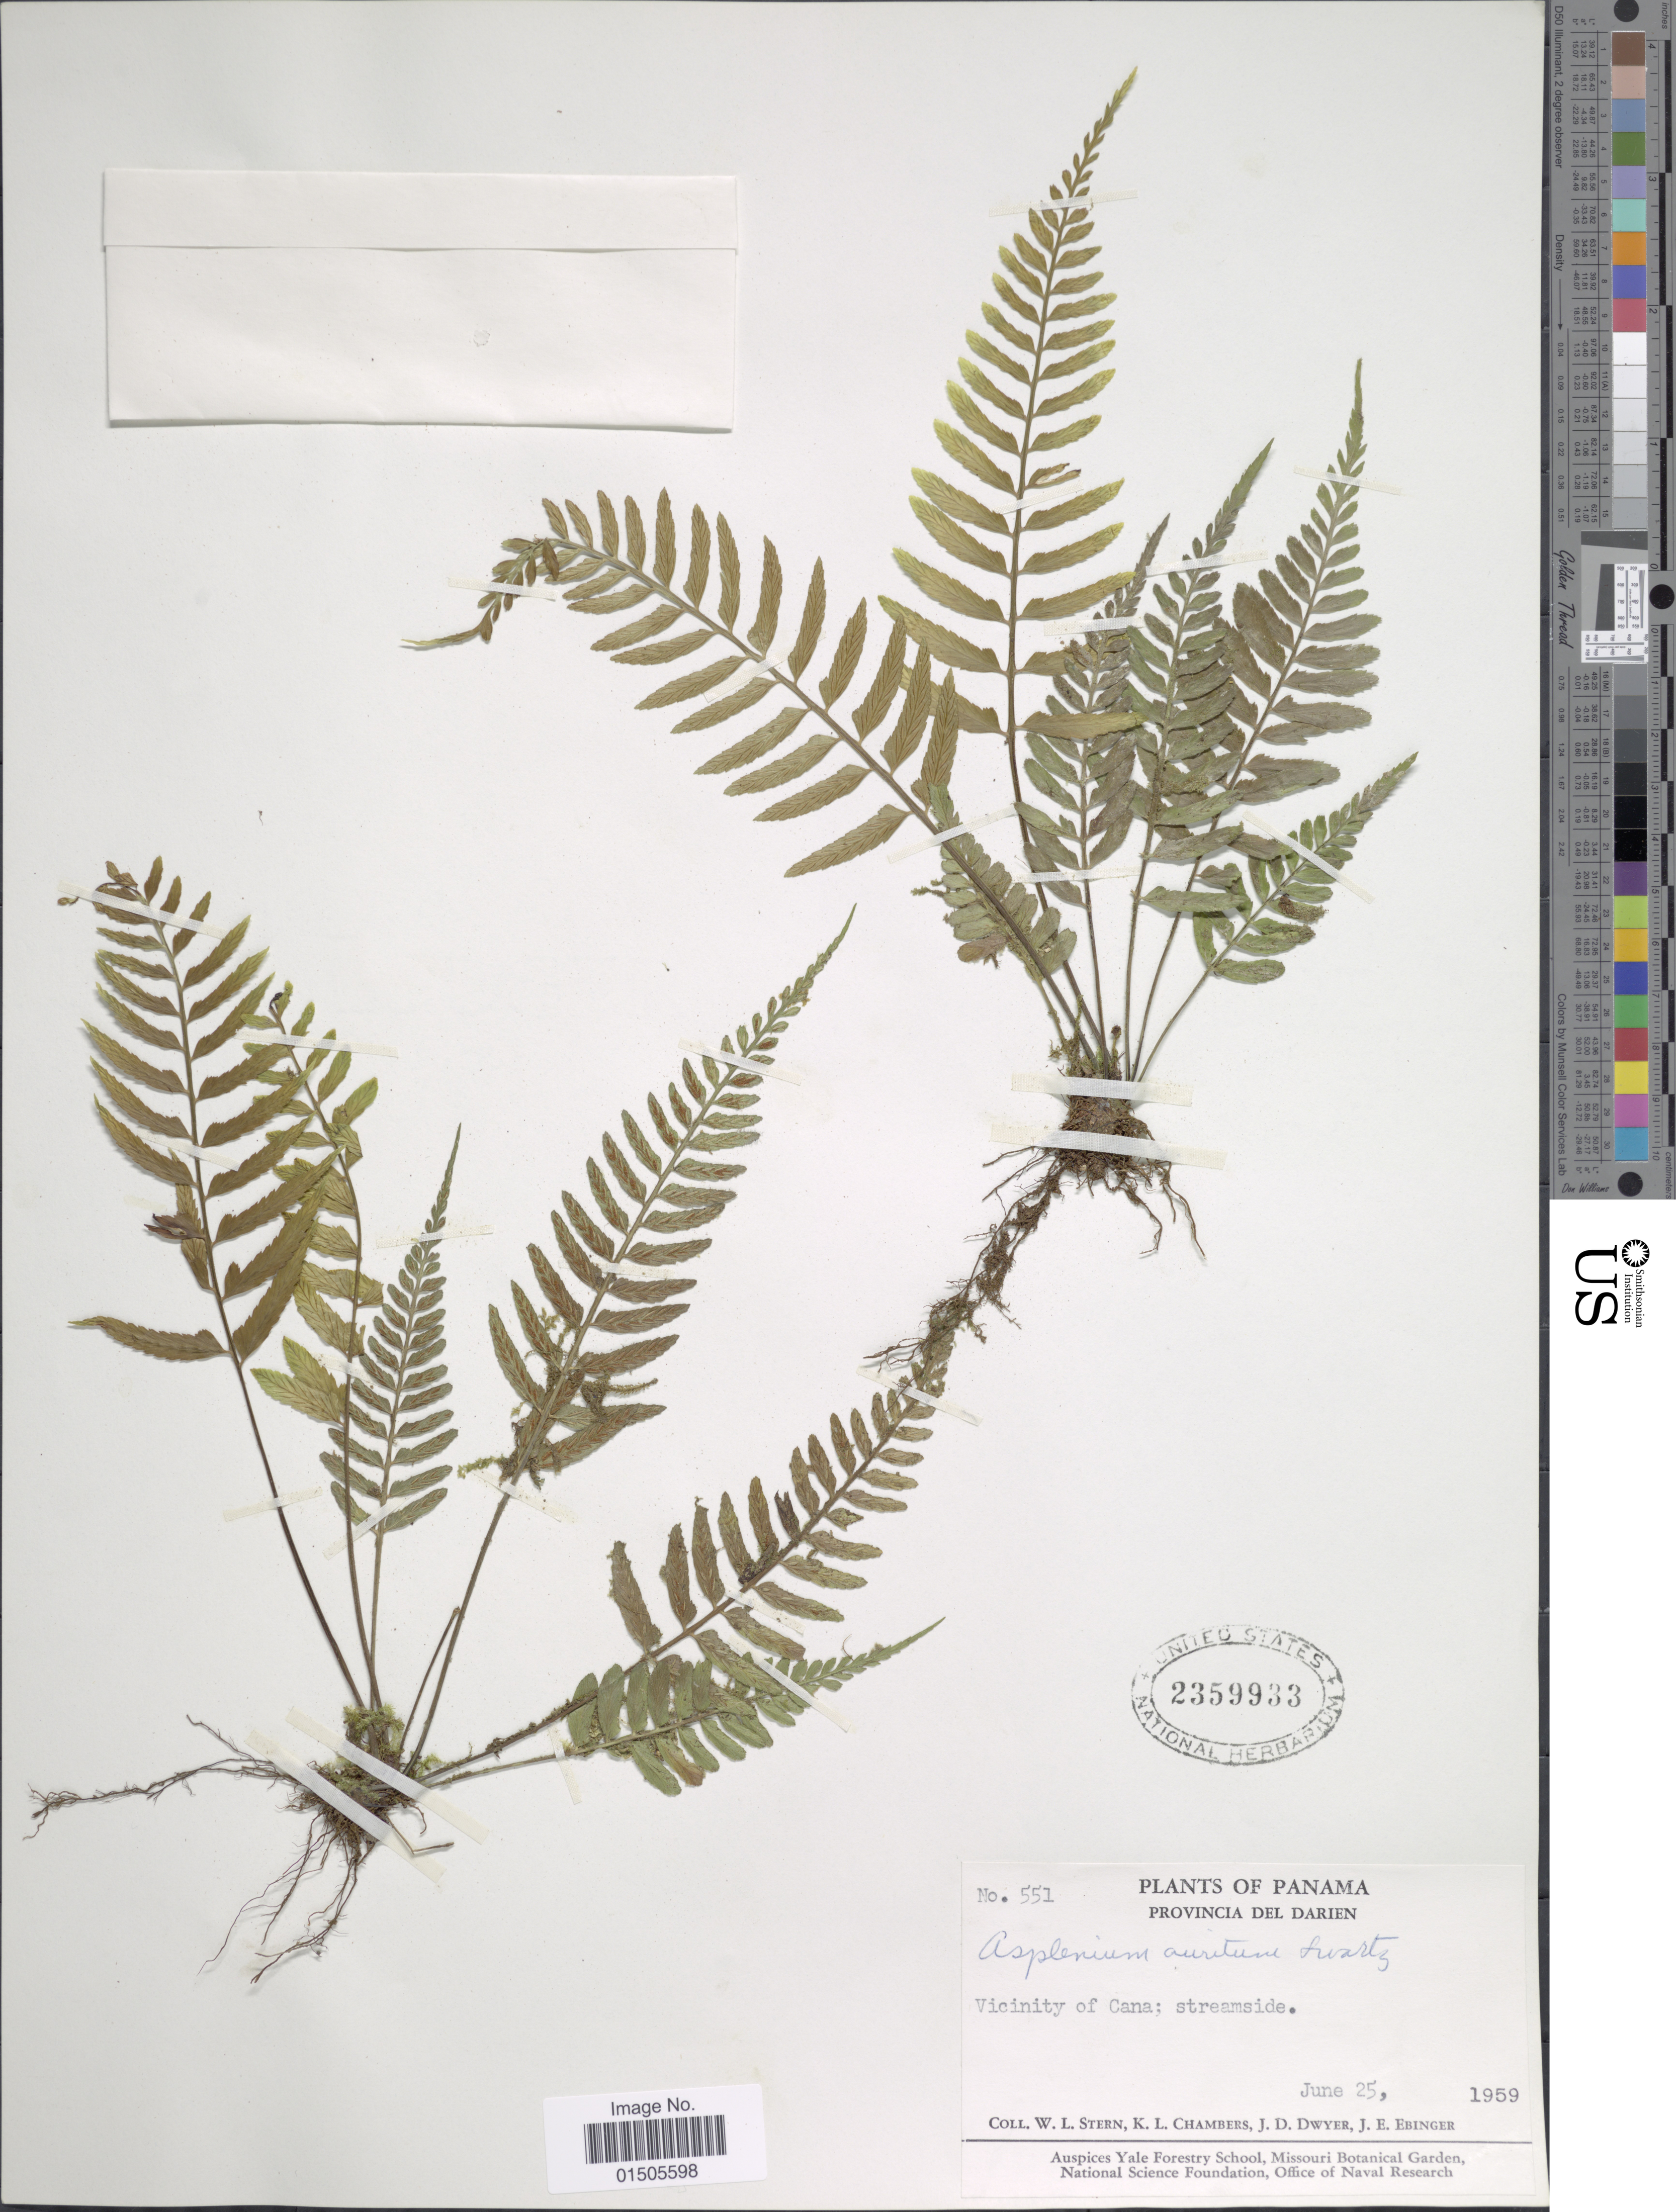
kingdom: Plantae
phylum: Tracheophyta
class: Polypodiopsida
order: Polypodiales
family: Aspleniaceae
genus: Asplenium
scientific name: Asplenium auritum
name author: Sw.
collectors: W. L. Stern, K. Chambers, J. D. Dwyer & J. Ebinger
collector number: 551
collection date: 1959-06-25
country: Panama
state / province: Darién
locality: Provincia Del Darien, Vicinity of Cana; streamside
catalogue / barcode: US 2359933